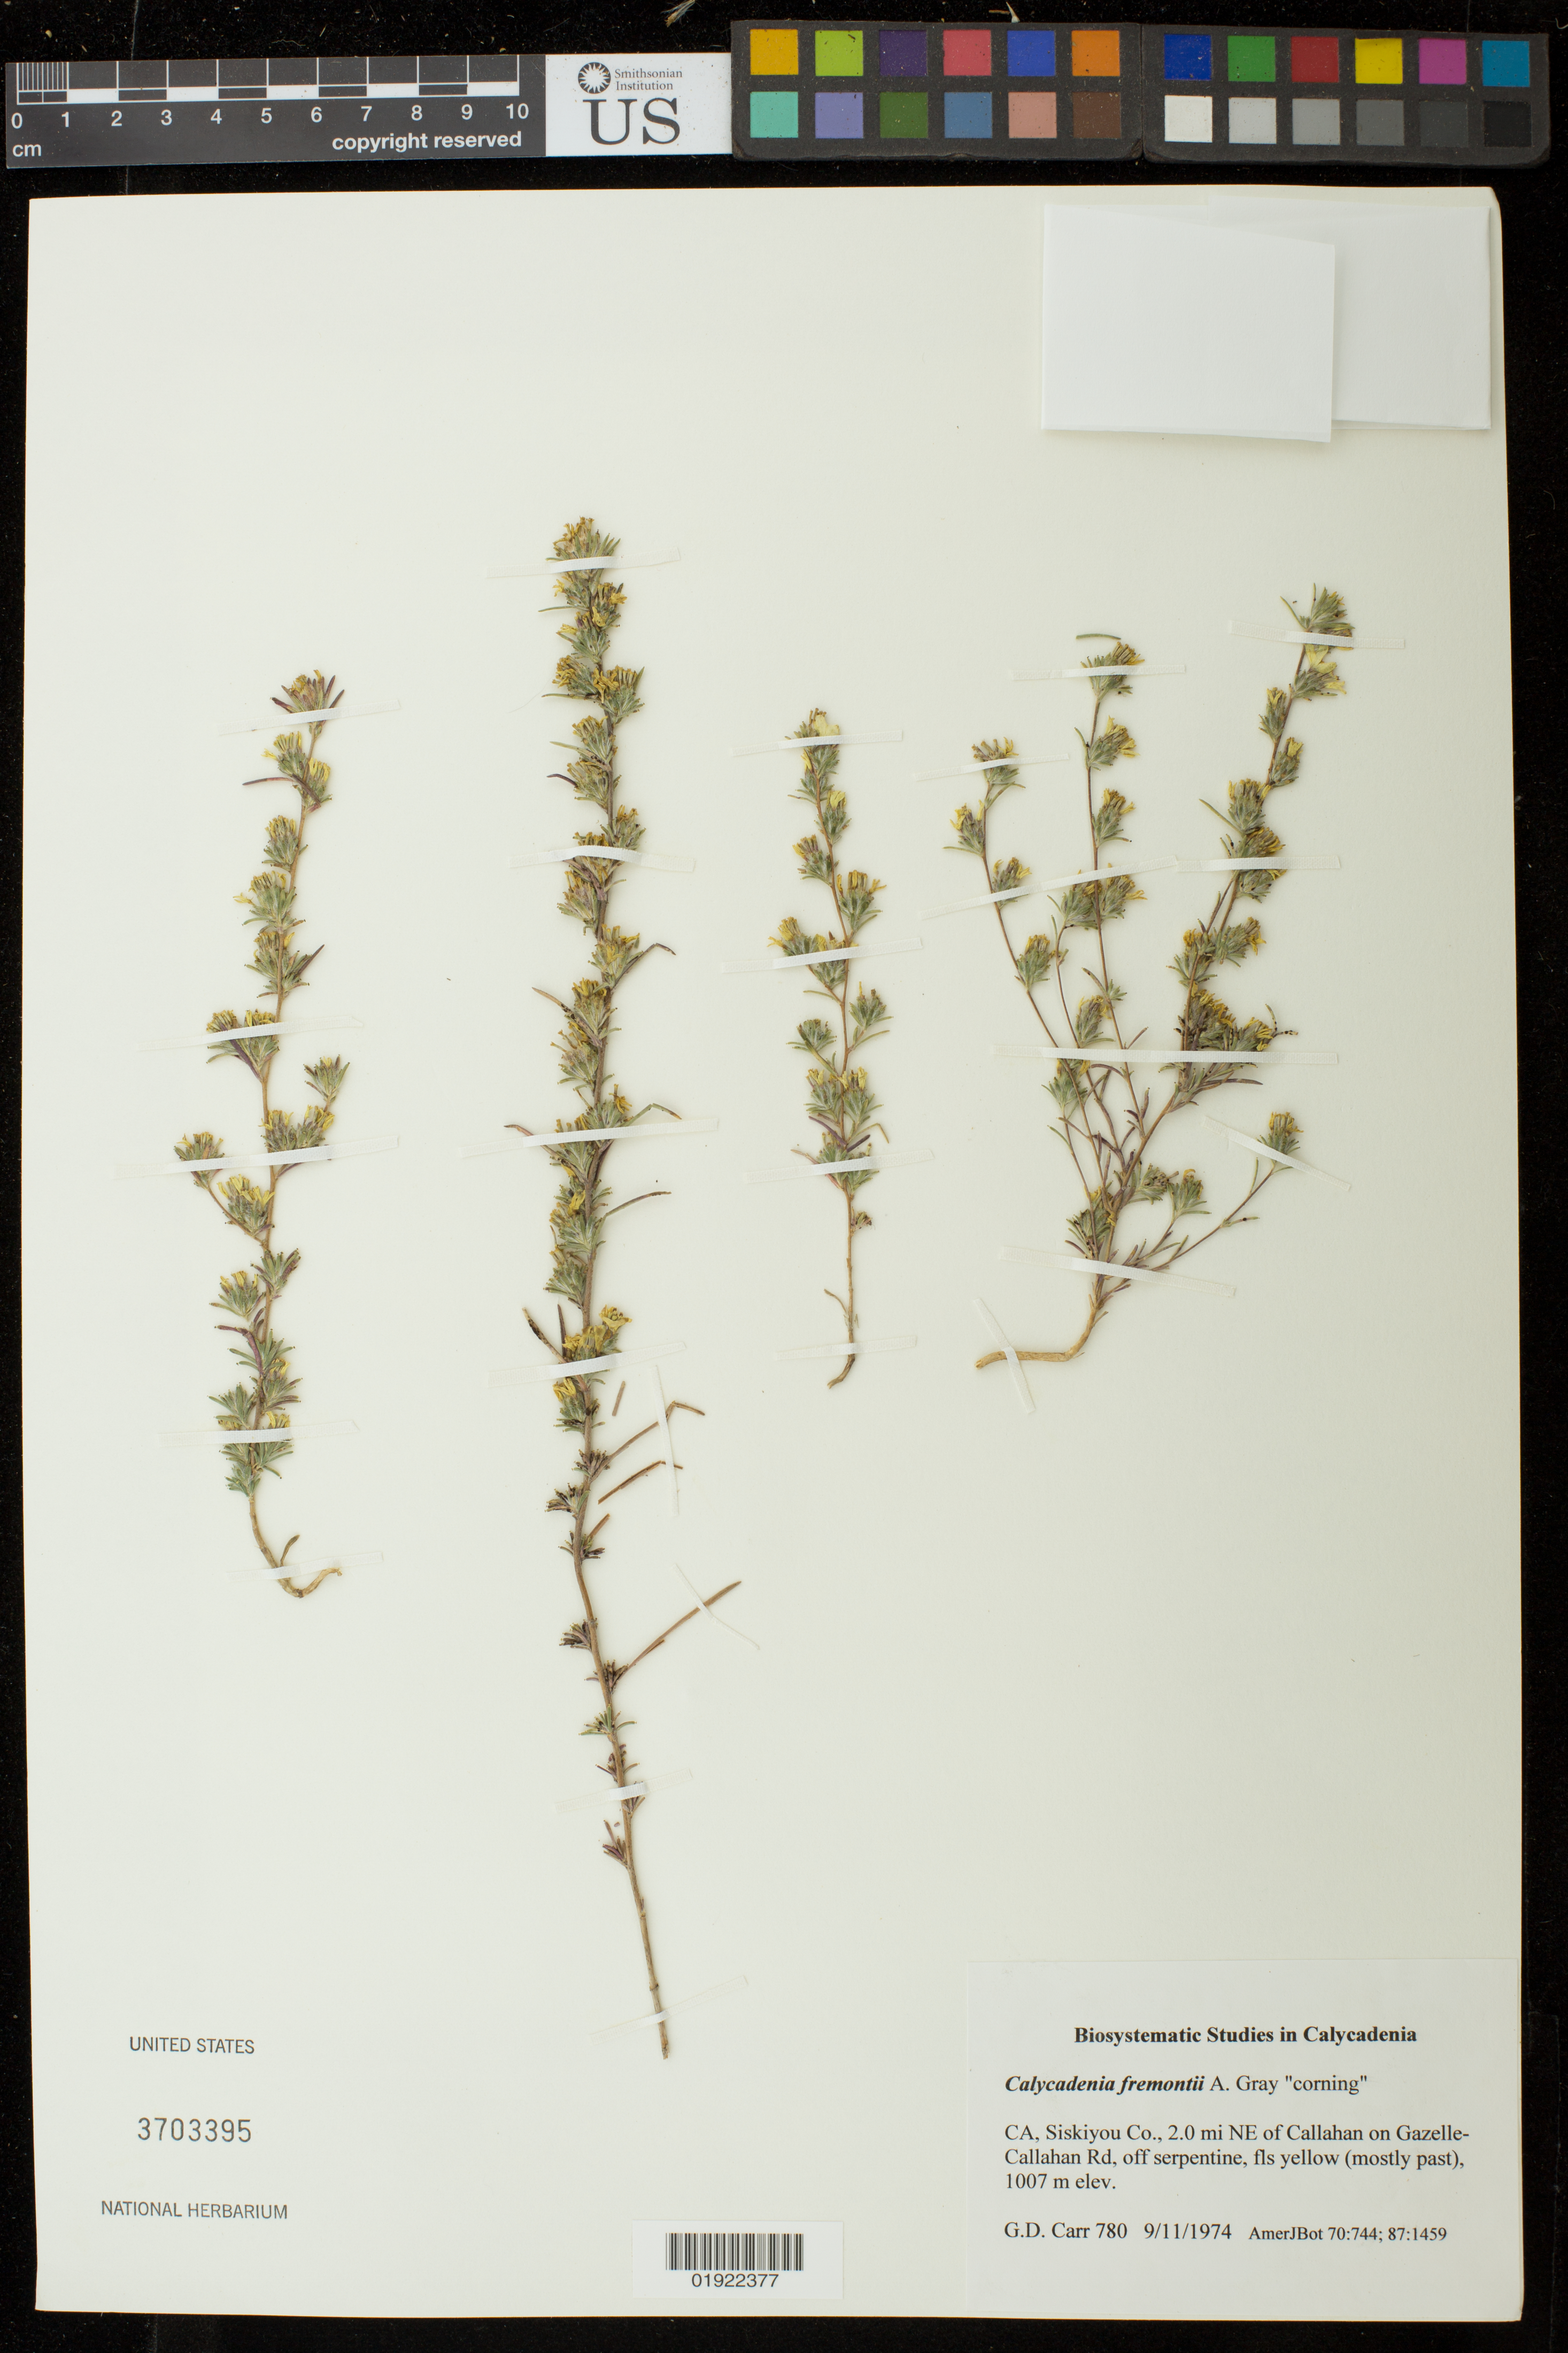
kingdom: Plantae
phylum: Tracheophyta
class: Magnoliopsida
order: Asterales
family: Asteraceae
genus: Calycadenia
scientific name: Calycadenia fremontii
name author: A. Gray in Emory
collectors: G. Carr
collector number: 780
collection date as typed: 9/11/1974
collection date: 1974-09-11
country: United States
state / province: California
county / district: Siskiyou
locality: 2.0 mi NE of Callahan on Gazelle-Callahan Rd, off serpentine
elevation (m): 1007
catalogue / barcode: US 3703395